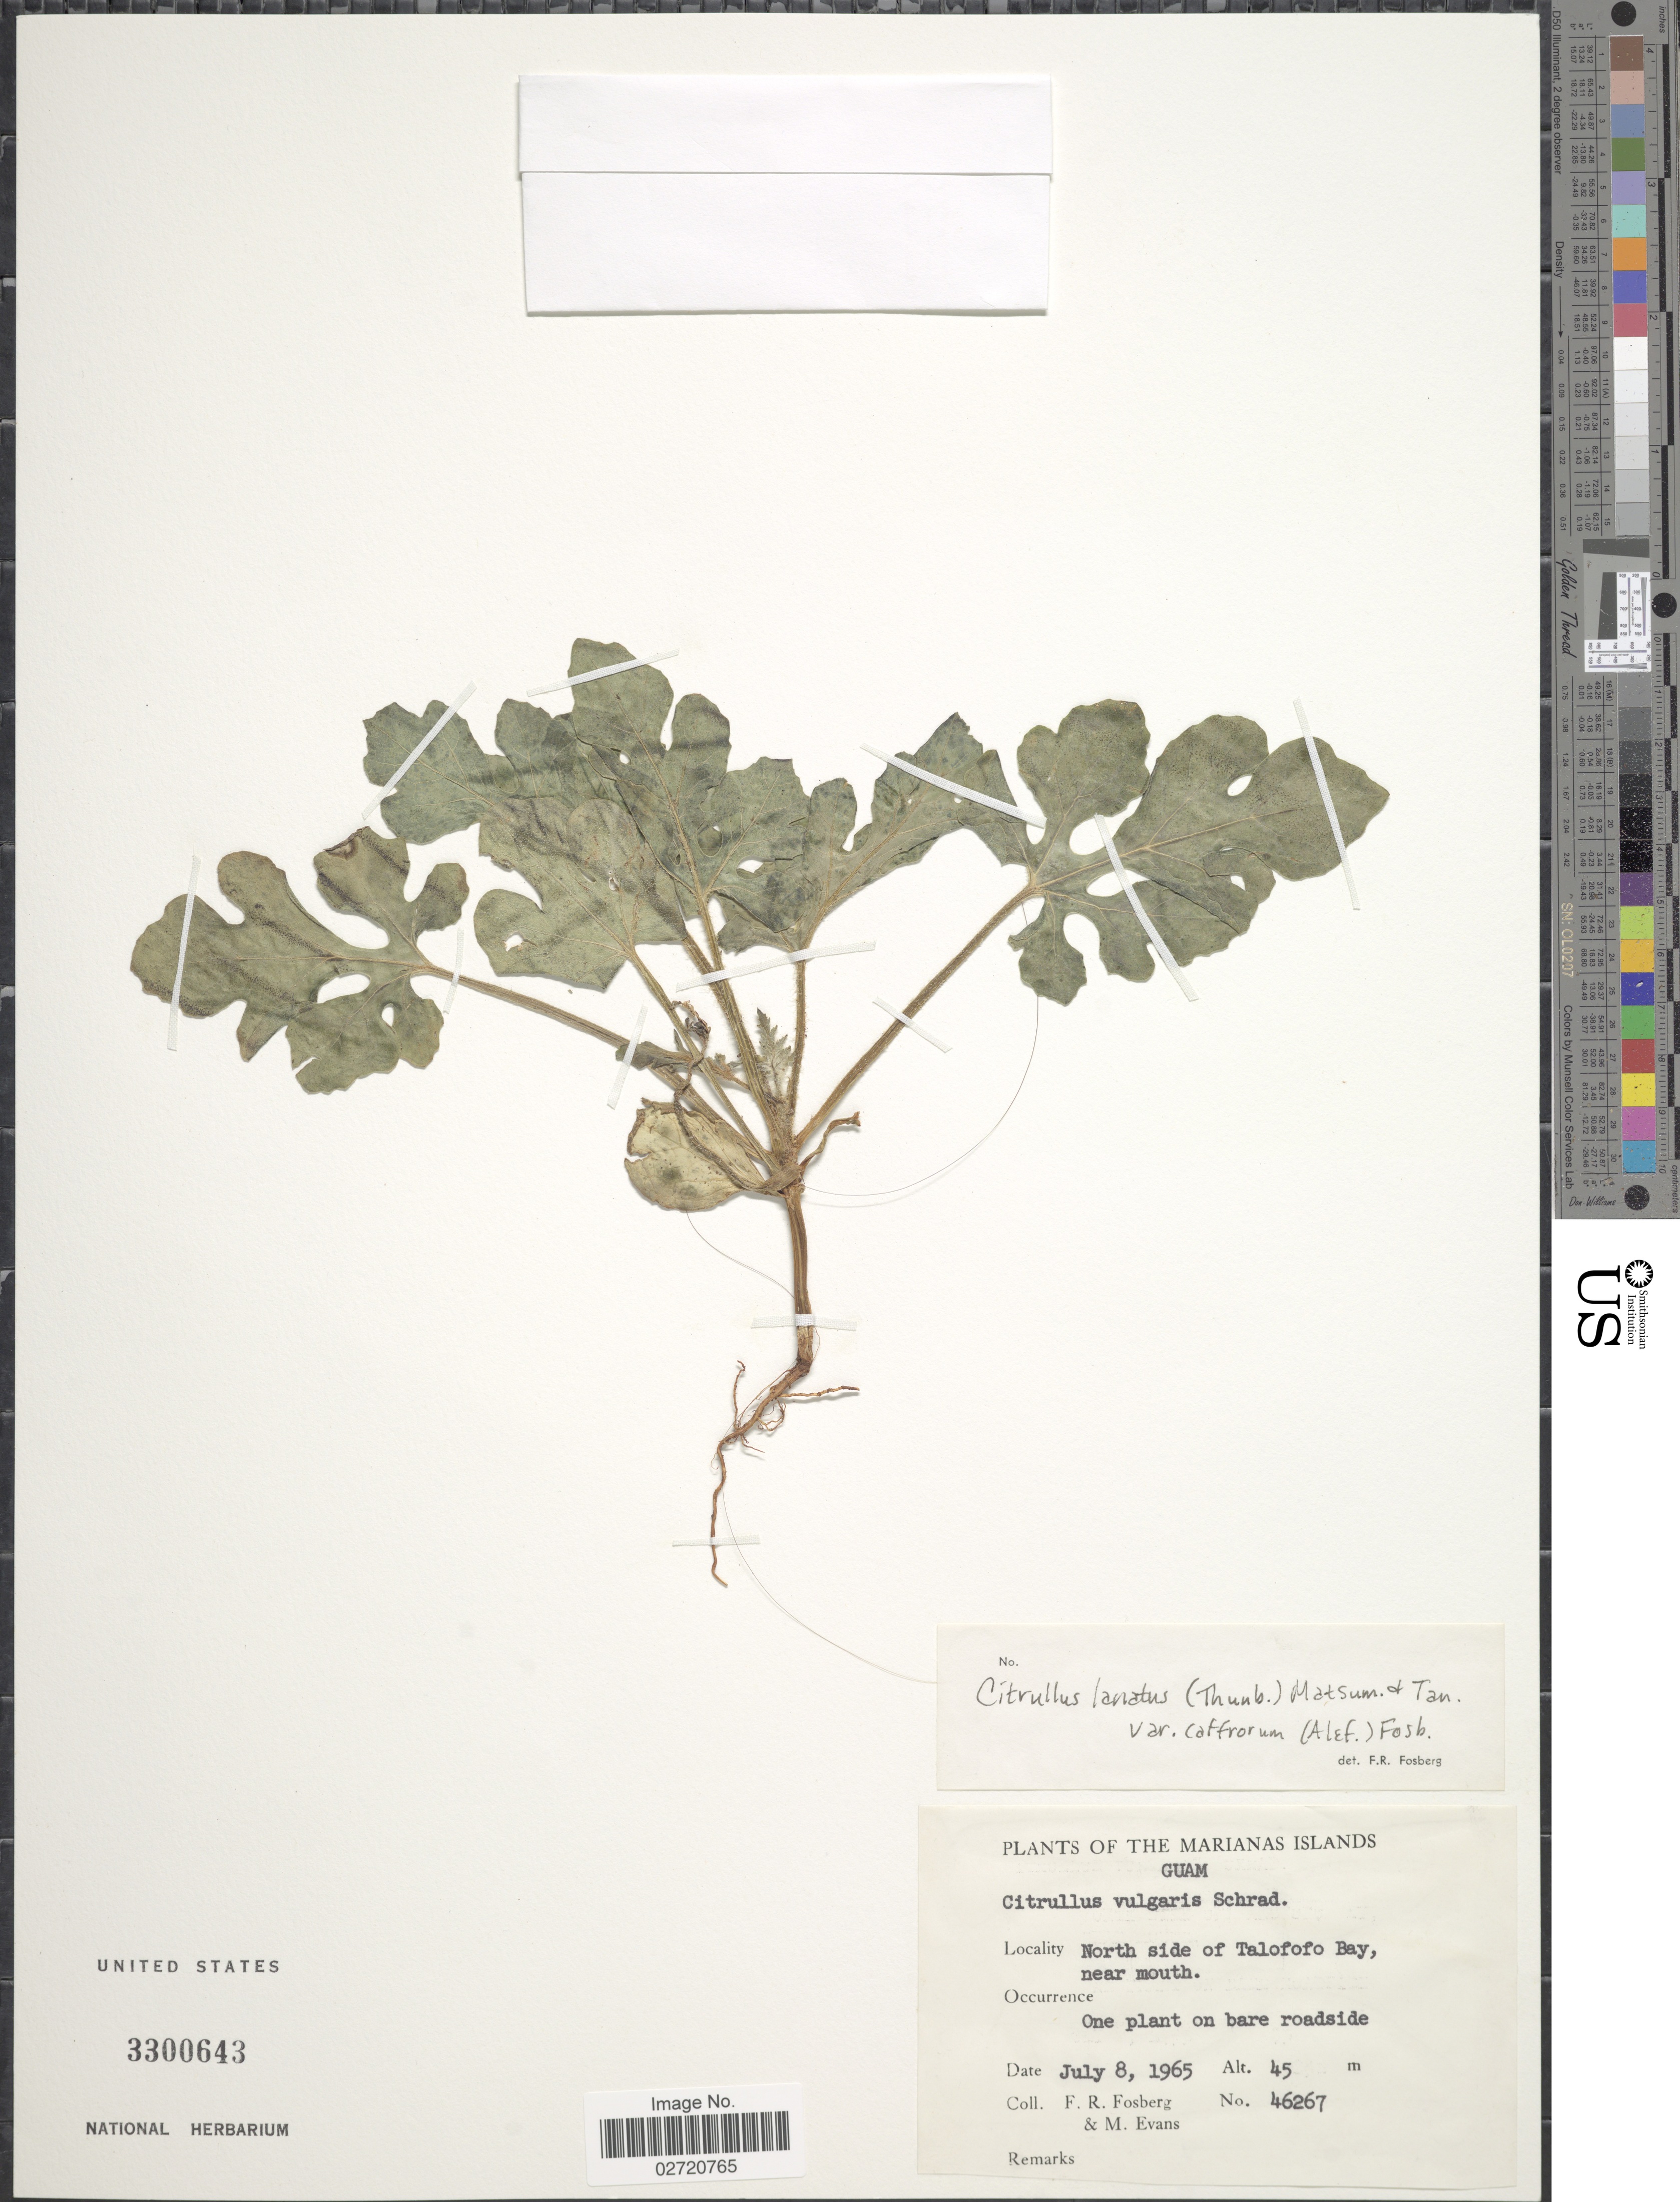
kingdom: Plantae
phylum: Tracheophyta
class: Magnoliopsida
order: Cucurbitales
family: Cucurbitaceae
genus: Citrullus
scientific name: Citrullus lanatus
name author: (Thunb.) Matsum. & Nakai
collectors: F. R. Fosberg & M. Evans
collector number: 46267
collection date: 1965-07-08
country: Guam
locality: Marianas Islands. North side of Talofofo Bay, near mouth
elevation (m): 45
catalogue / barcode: US 3300643